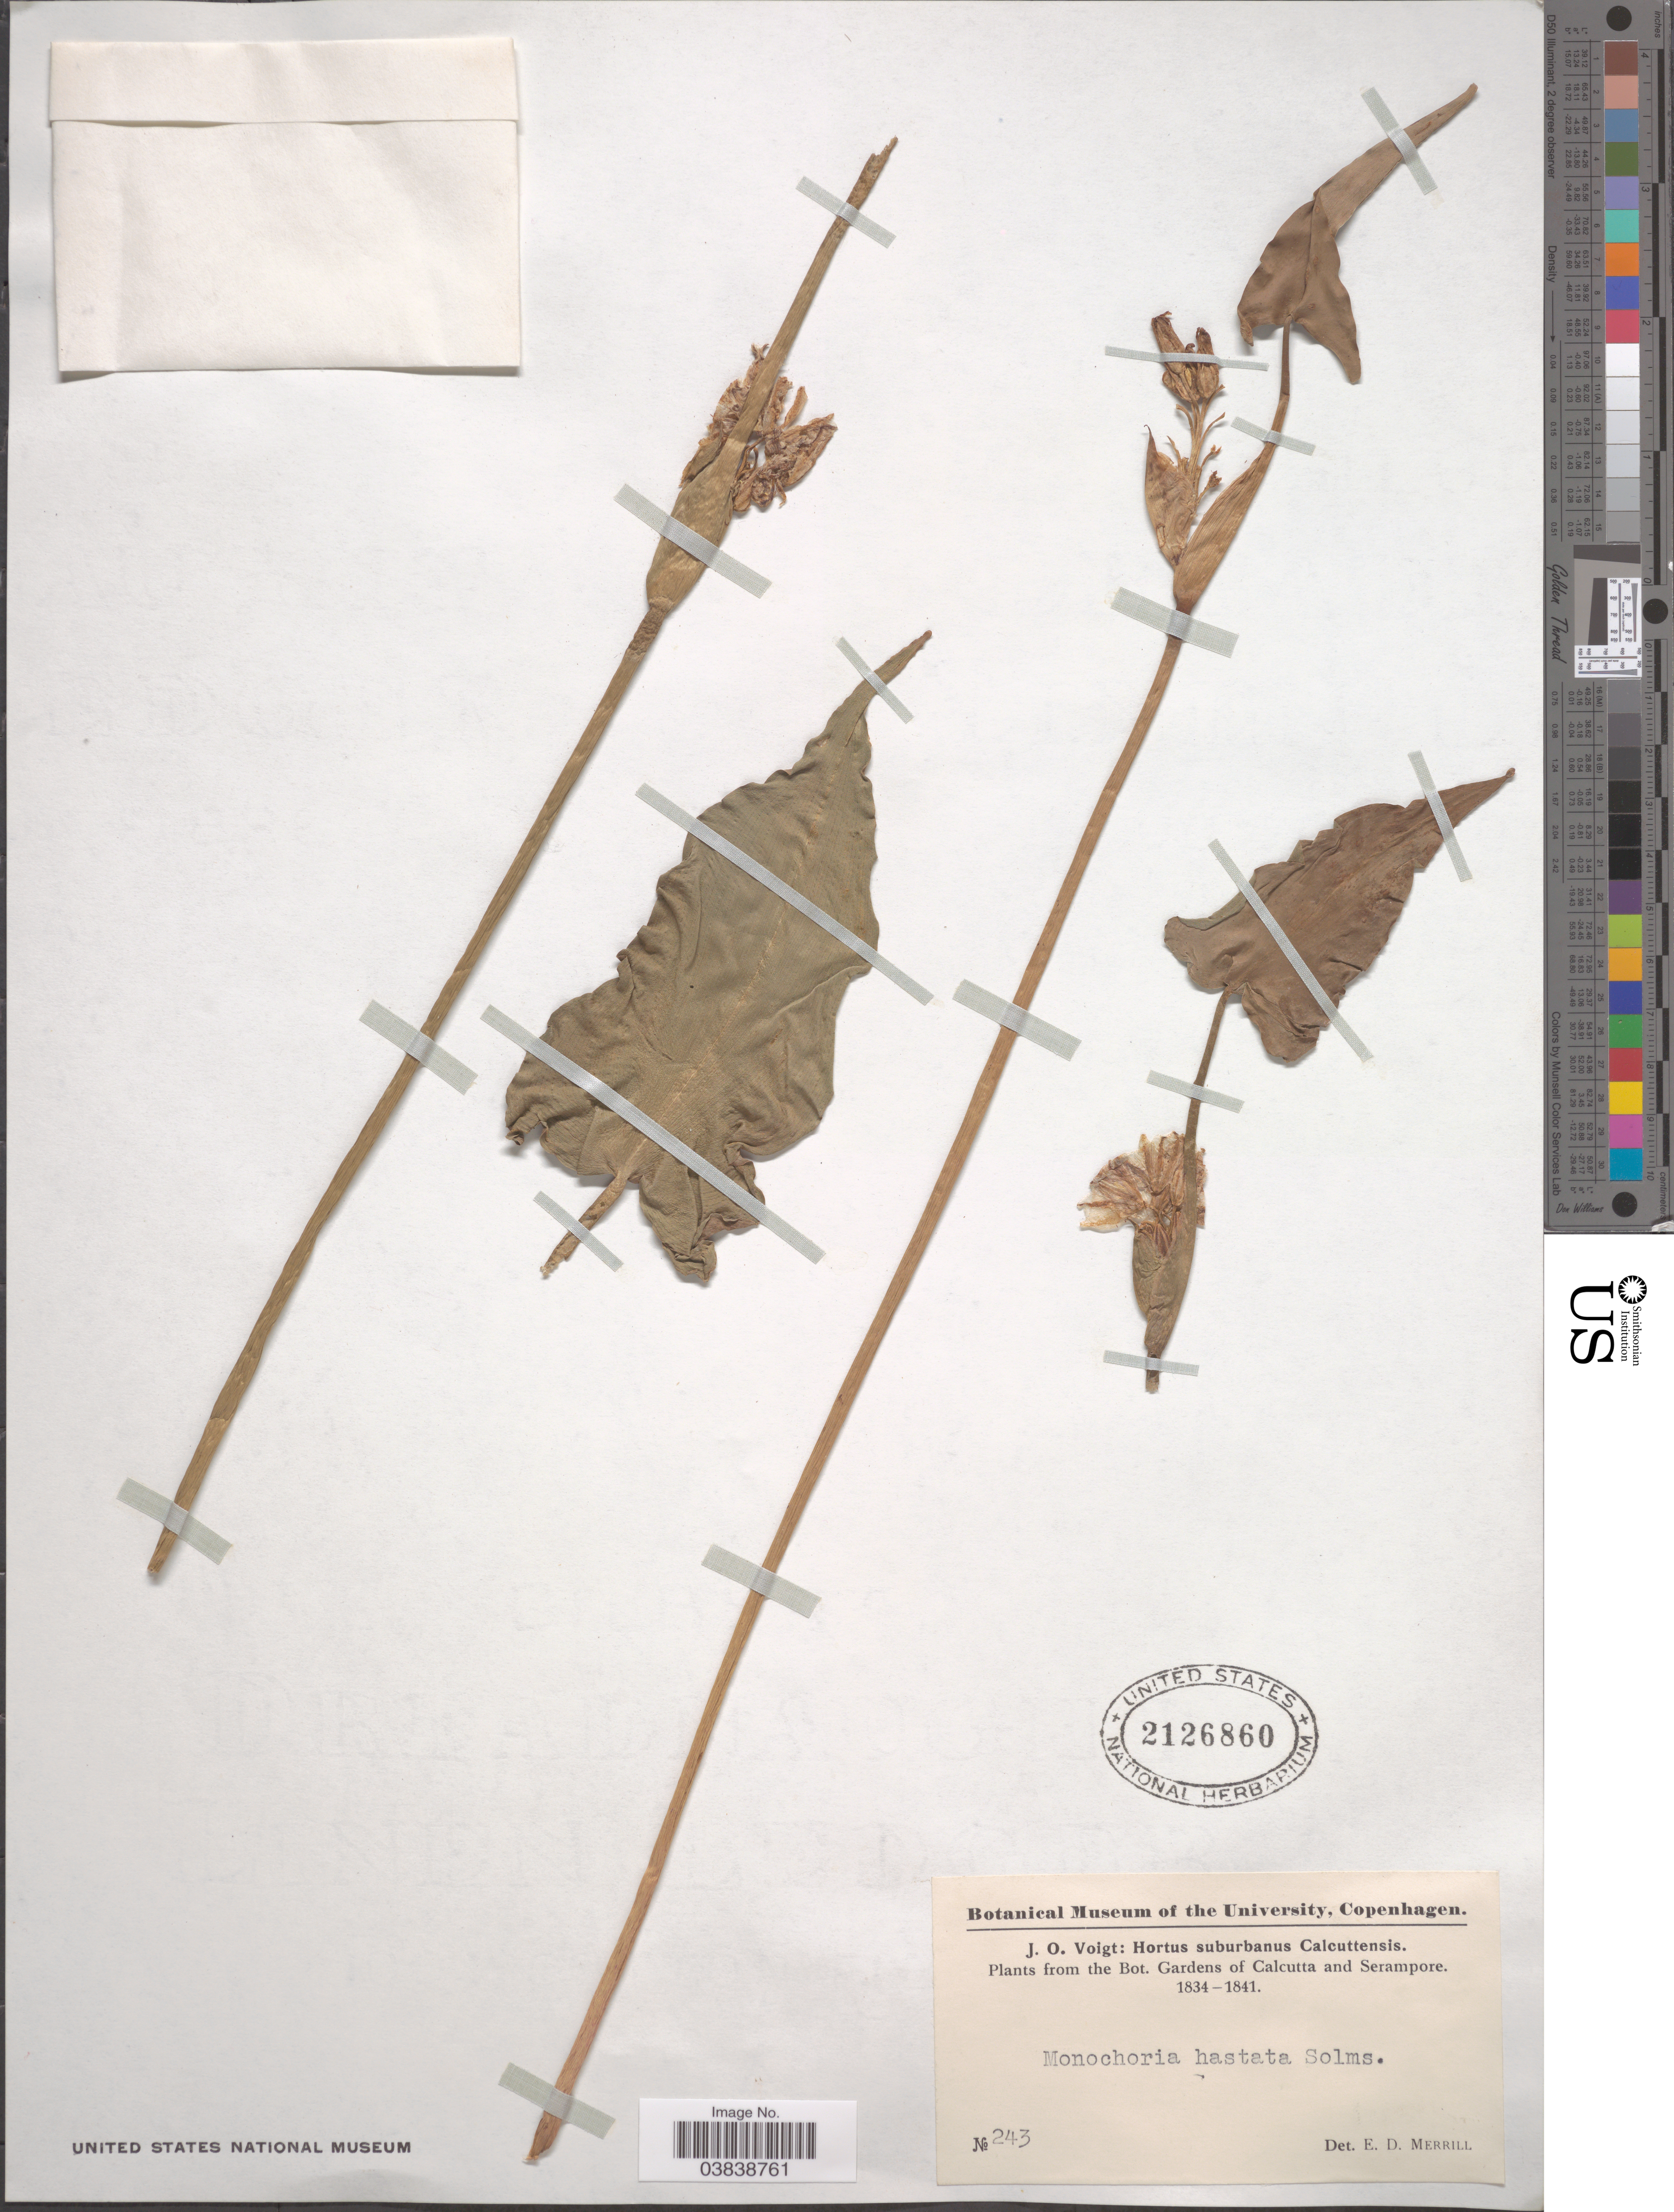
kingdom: Plantae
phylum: Tracheophyta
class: Liliopsida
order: Commelinales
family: Pontederiaceae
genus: Monochoria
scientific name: Monochoria hastifolia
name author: C. Presl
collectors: J. O. Voigt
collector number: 243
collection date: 1834/1841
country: India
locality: The Bot. Gardens of Calcutta and Serampore.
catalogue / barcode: US 2126860